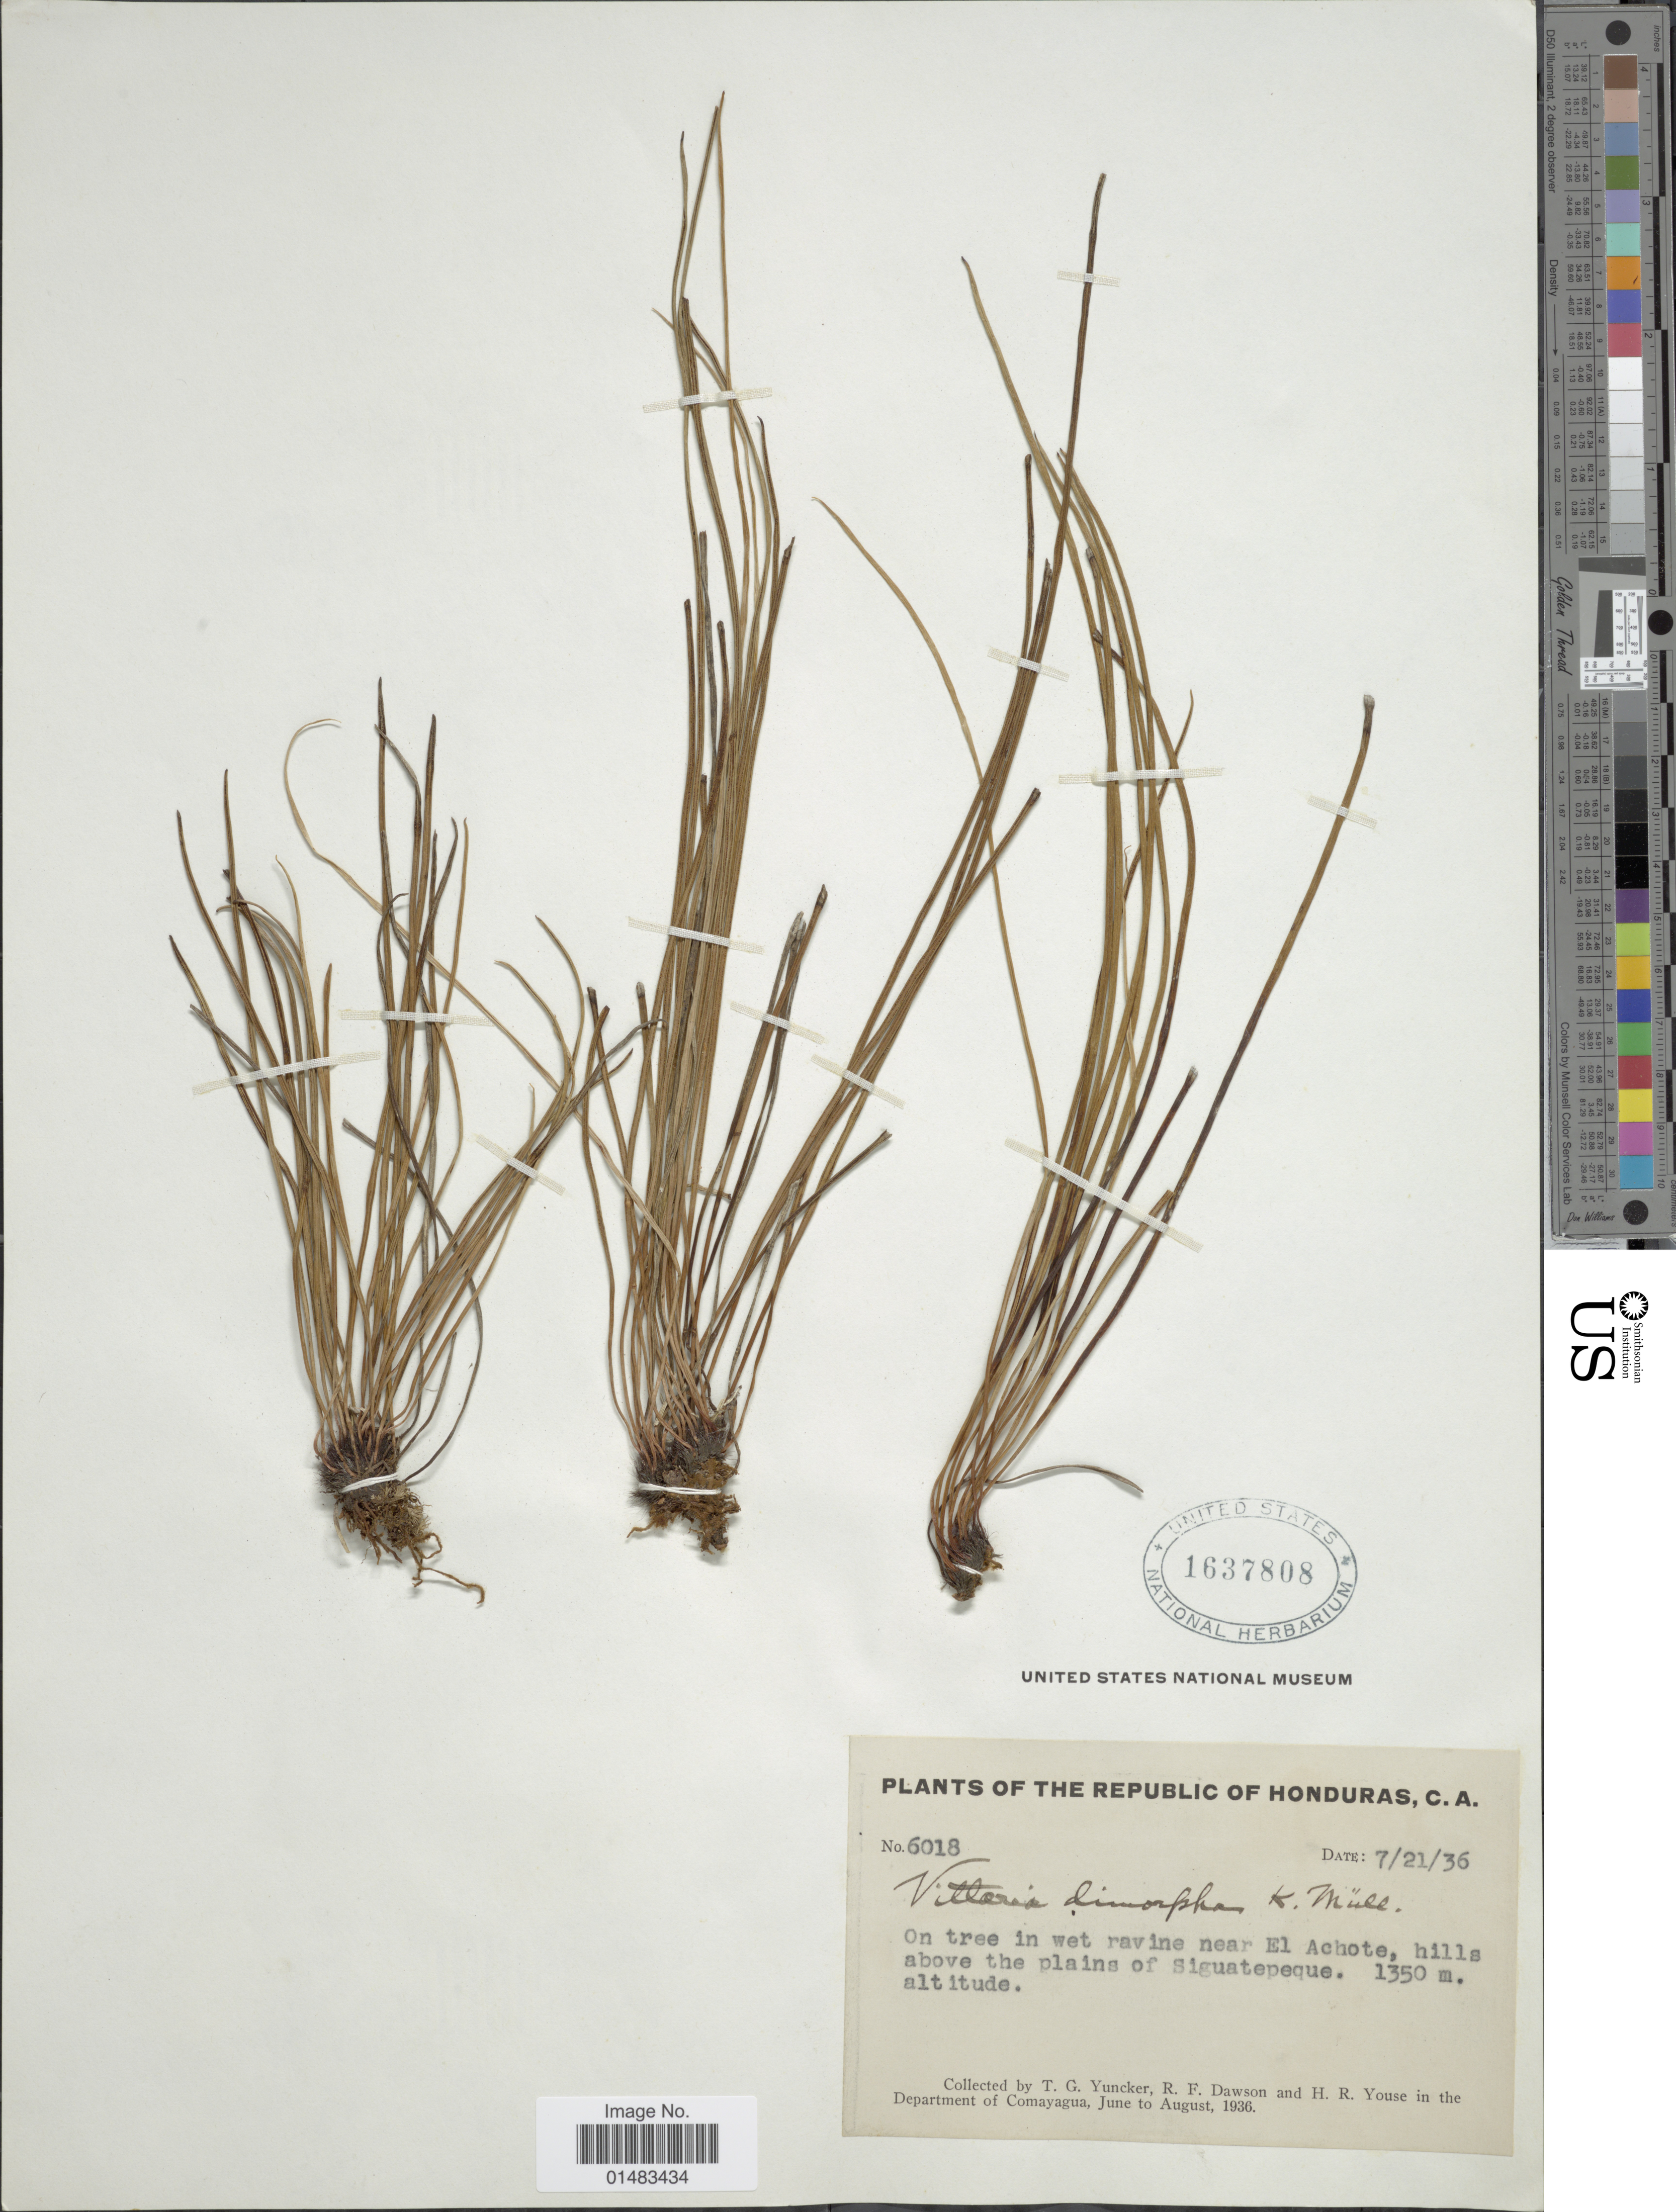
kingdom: Plantae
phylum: Tracheophyta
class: Polypodiopsida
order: Polypodiales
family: Pteridaceae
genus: Vittaria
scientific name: Vittaria dimorpha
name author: K. Müller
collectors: T. G. Yuncker, R. F. Dawson & H. Youse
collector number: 6018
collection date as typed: Transcribed d/m/y: 21/7/36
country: Honduras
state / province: Comayagua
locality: Plants of the republic of Honduras, C.A. , on tree in wet ravine near El Achote, hills above the plains of Siguatepeque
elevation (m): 1350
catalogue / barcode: US 1637808